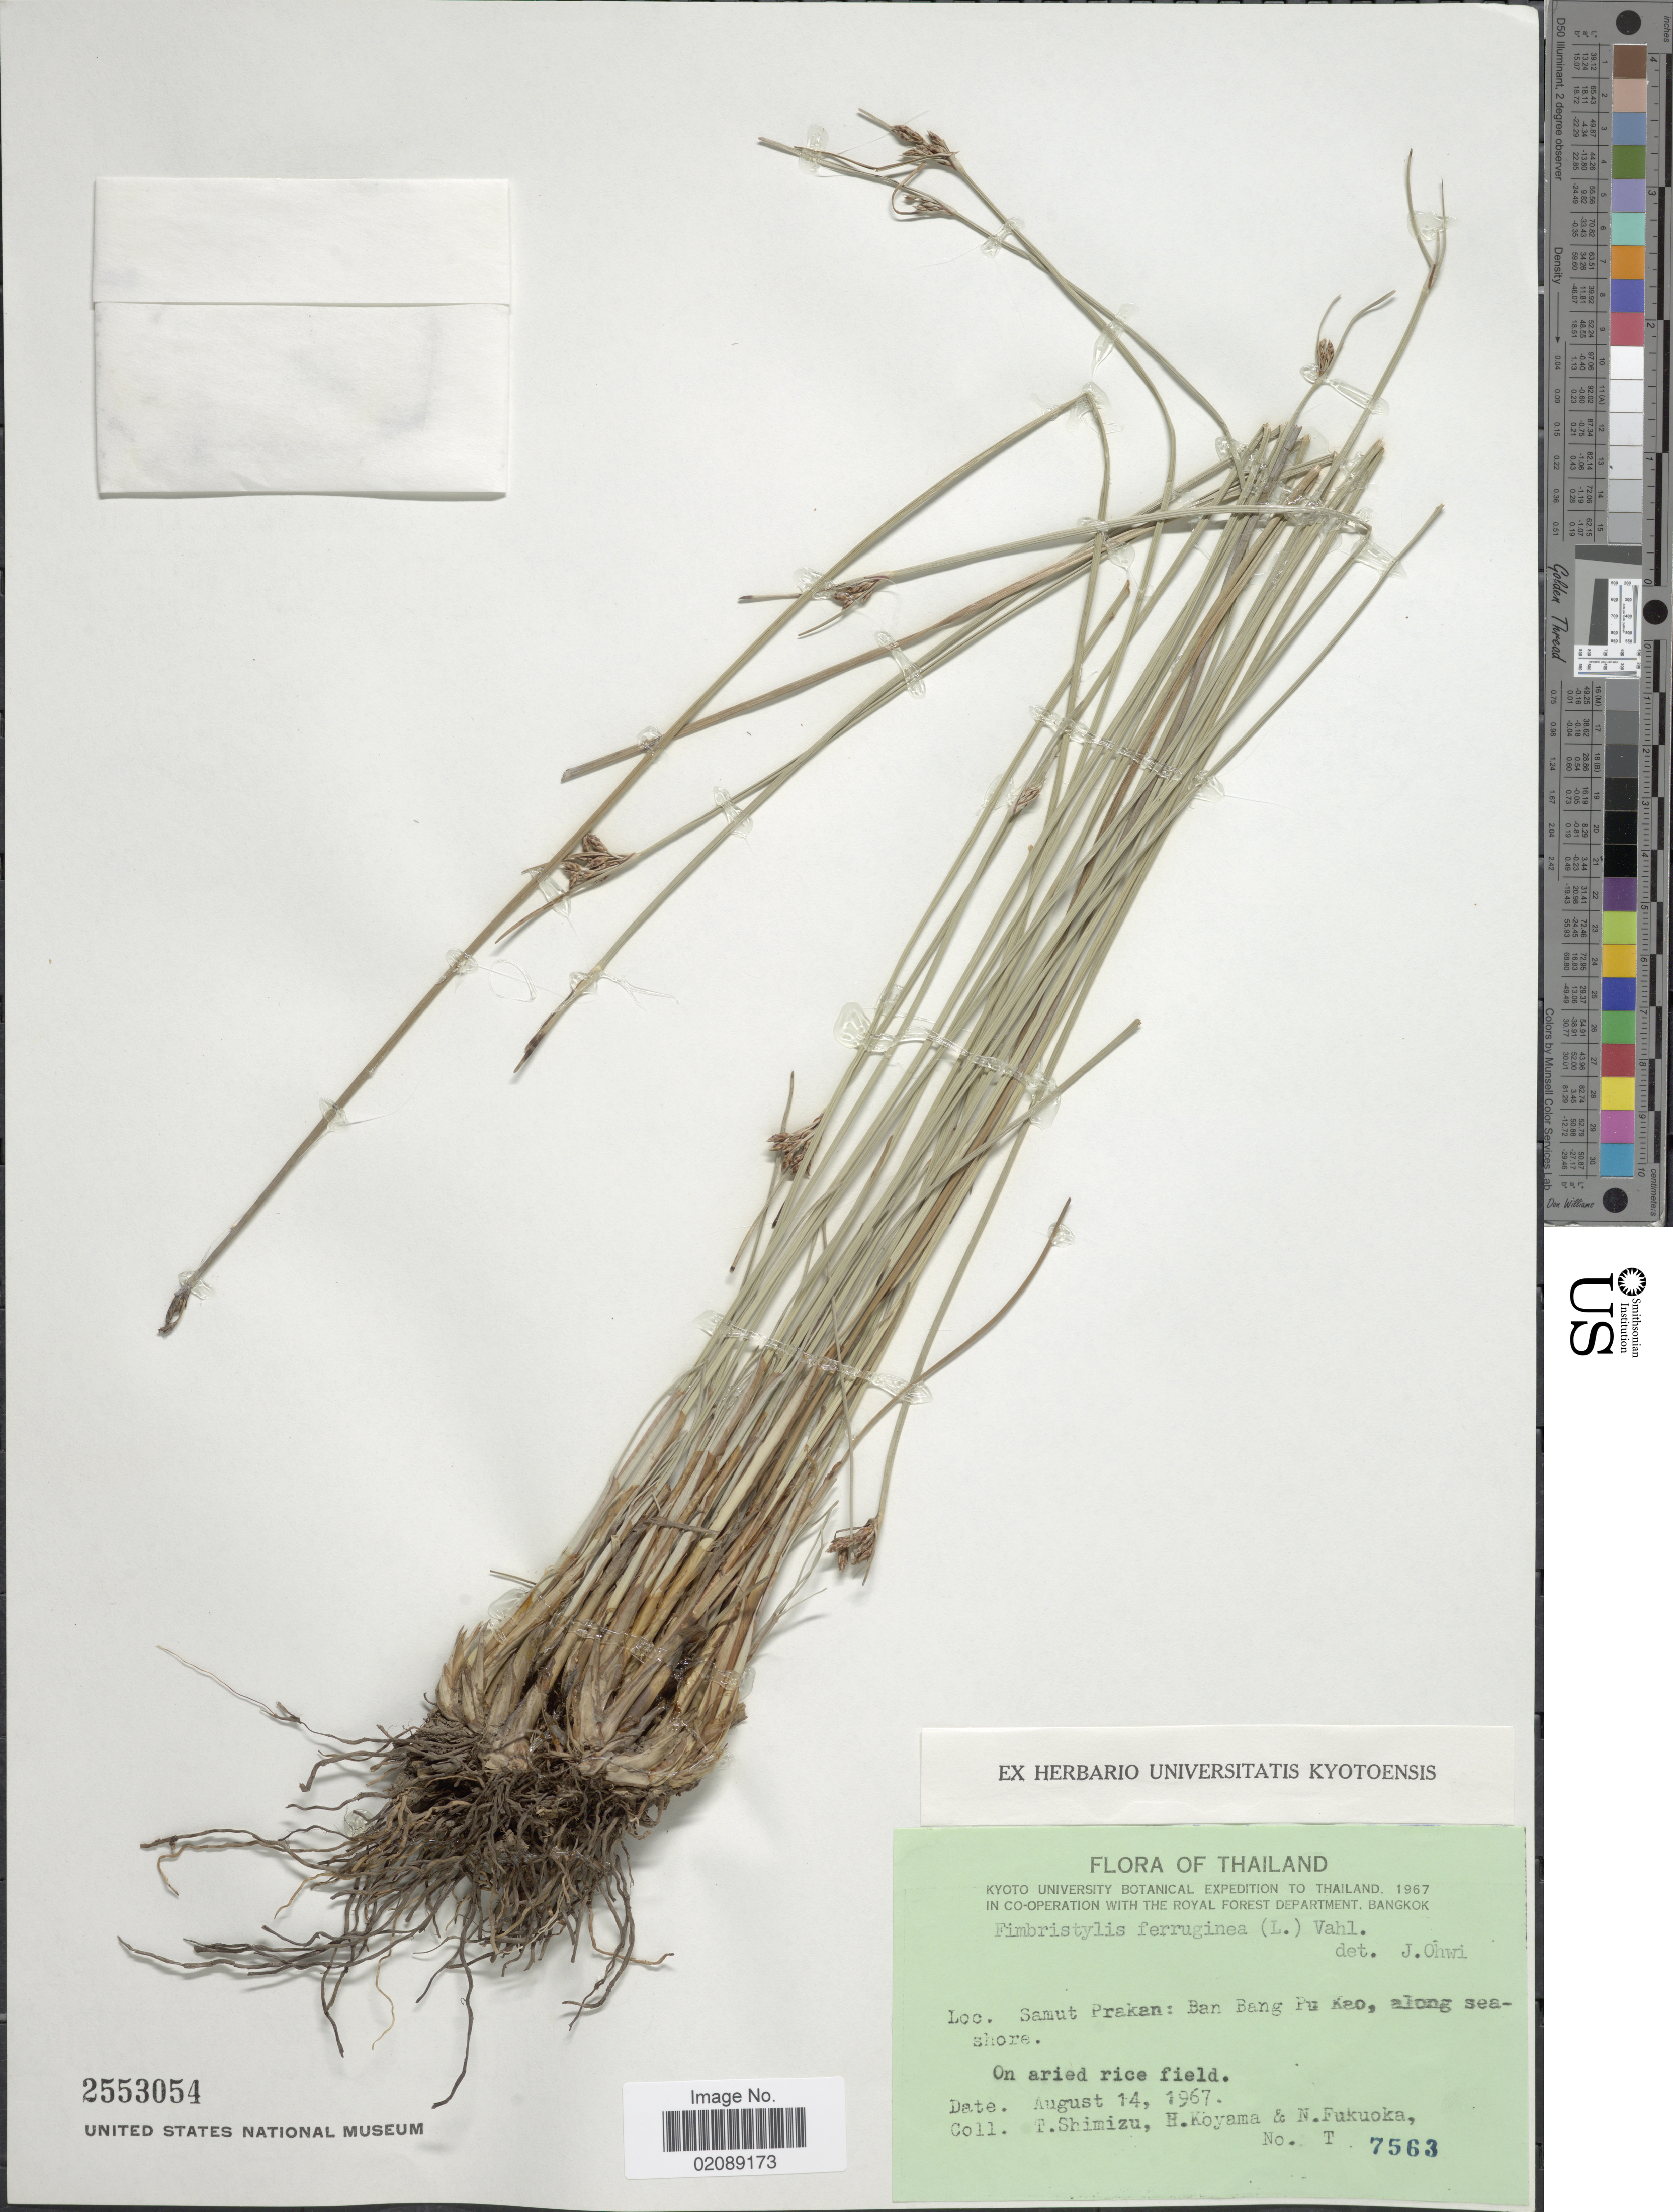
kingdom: Plantae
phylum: Tracheophyta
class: Liliopsida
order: Poales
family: Cyperaceae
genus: Fimbristylis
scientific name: Fimbristylis ferruginea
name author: (L.) Vahl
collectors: T. Shimizu, H. Koyama & N. Fukuoka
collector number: T 7563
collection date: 1967-08-14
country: Thailand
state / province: Samut Prakan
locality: Samut Prakan: Ban Bang Pu Kao, along sea-shore, On aried rice field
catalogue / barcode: US 2553054